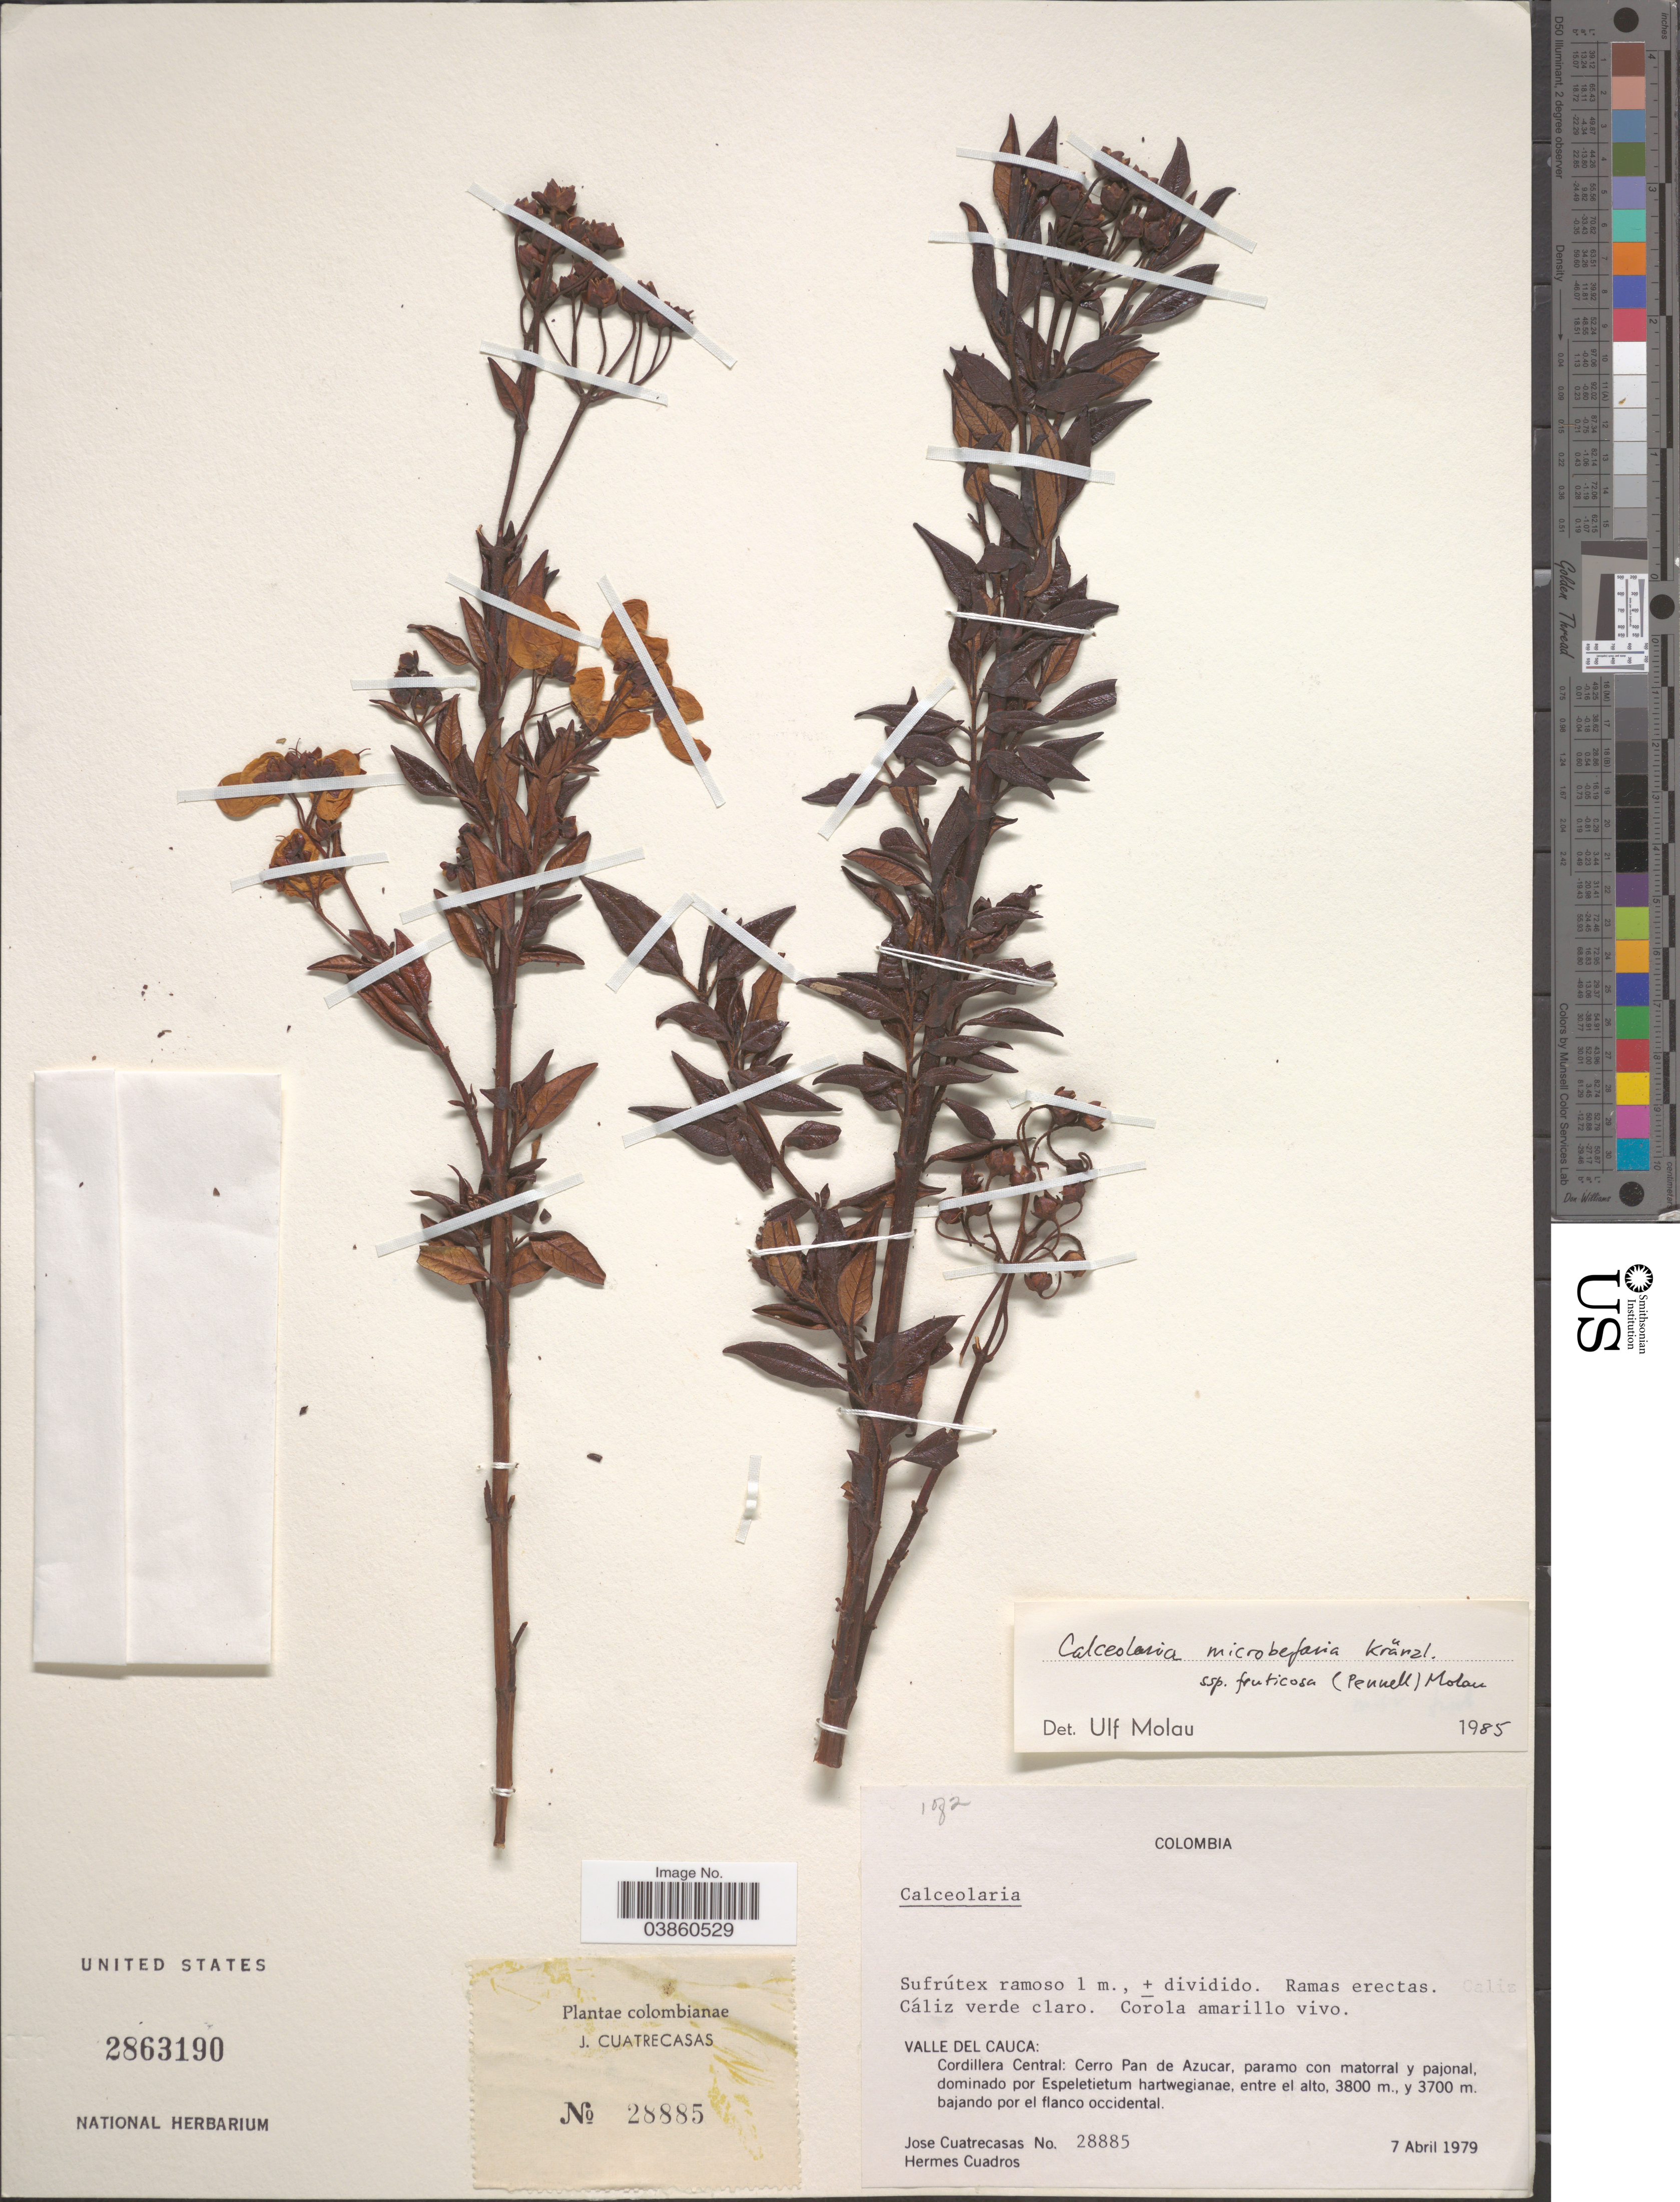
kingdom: Plantae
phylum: Tracheophyta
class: Magnoliopsida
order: Lamiales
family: Calceolariaceae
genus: Calceolaria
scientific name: Calceolaria microbefaria subsp. fruticosa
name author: (Pennell) Molau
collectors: J. Cuatrecasas & H. Cuadros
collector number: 28885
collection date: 1979-04-07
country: Colombia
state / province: Valle del Cauca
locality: Cordillera Central: Cerro Pan de Azucar, paramo con matorral y pajonal.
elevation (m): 3700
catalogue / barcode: US 2863190